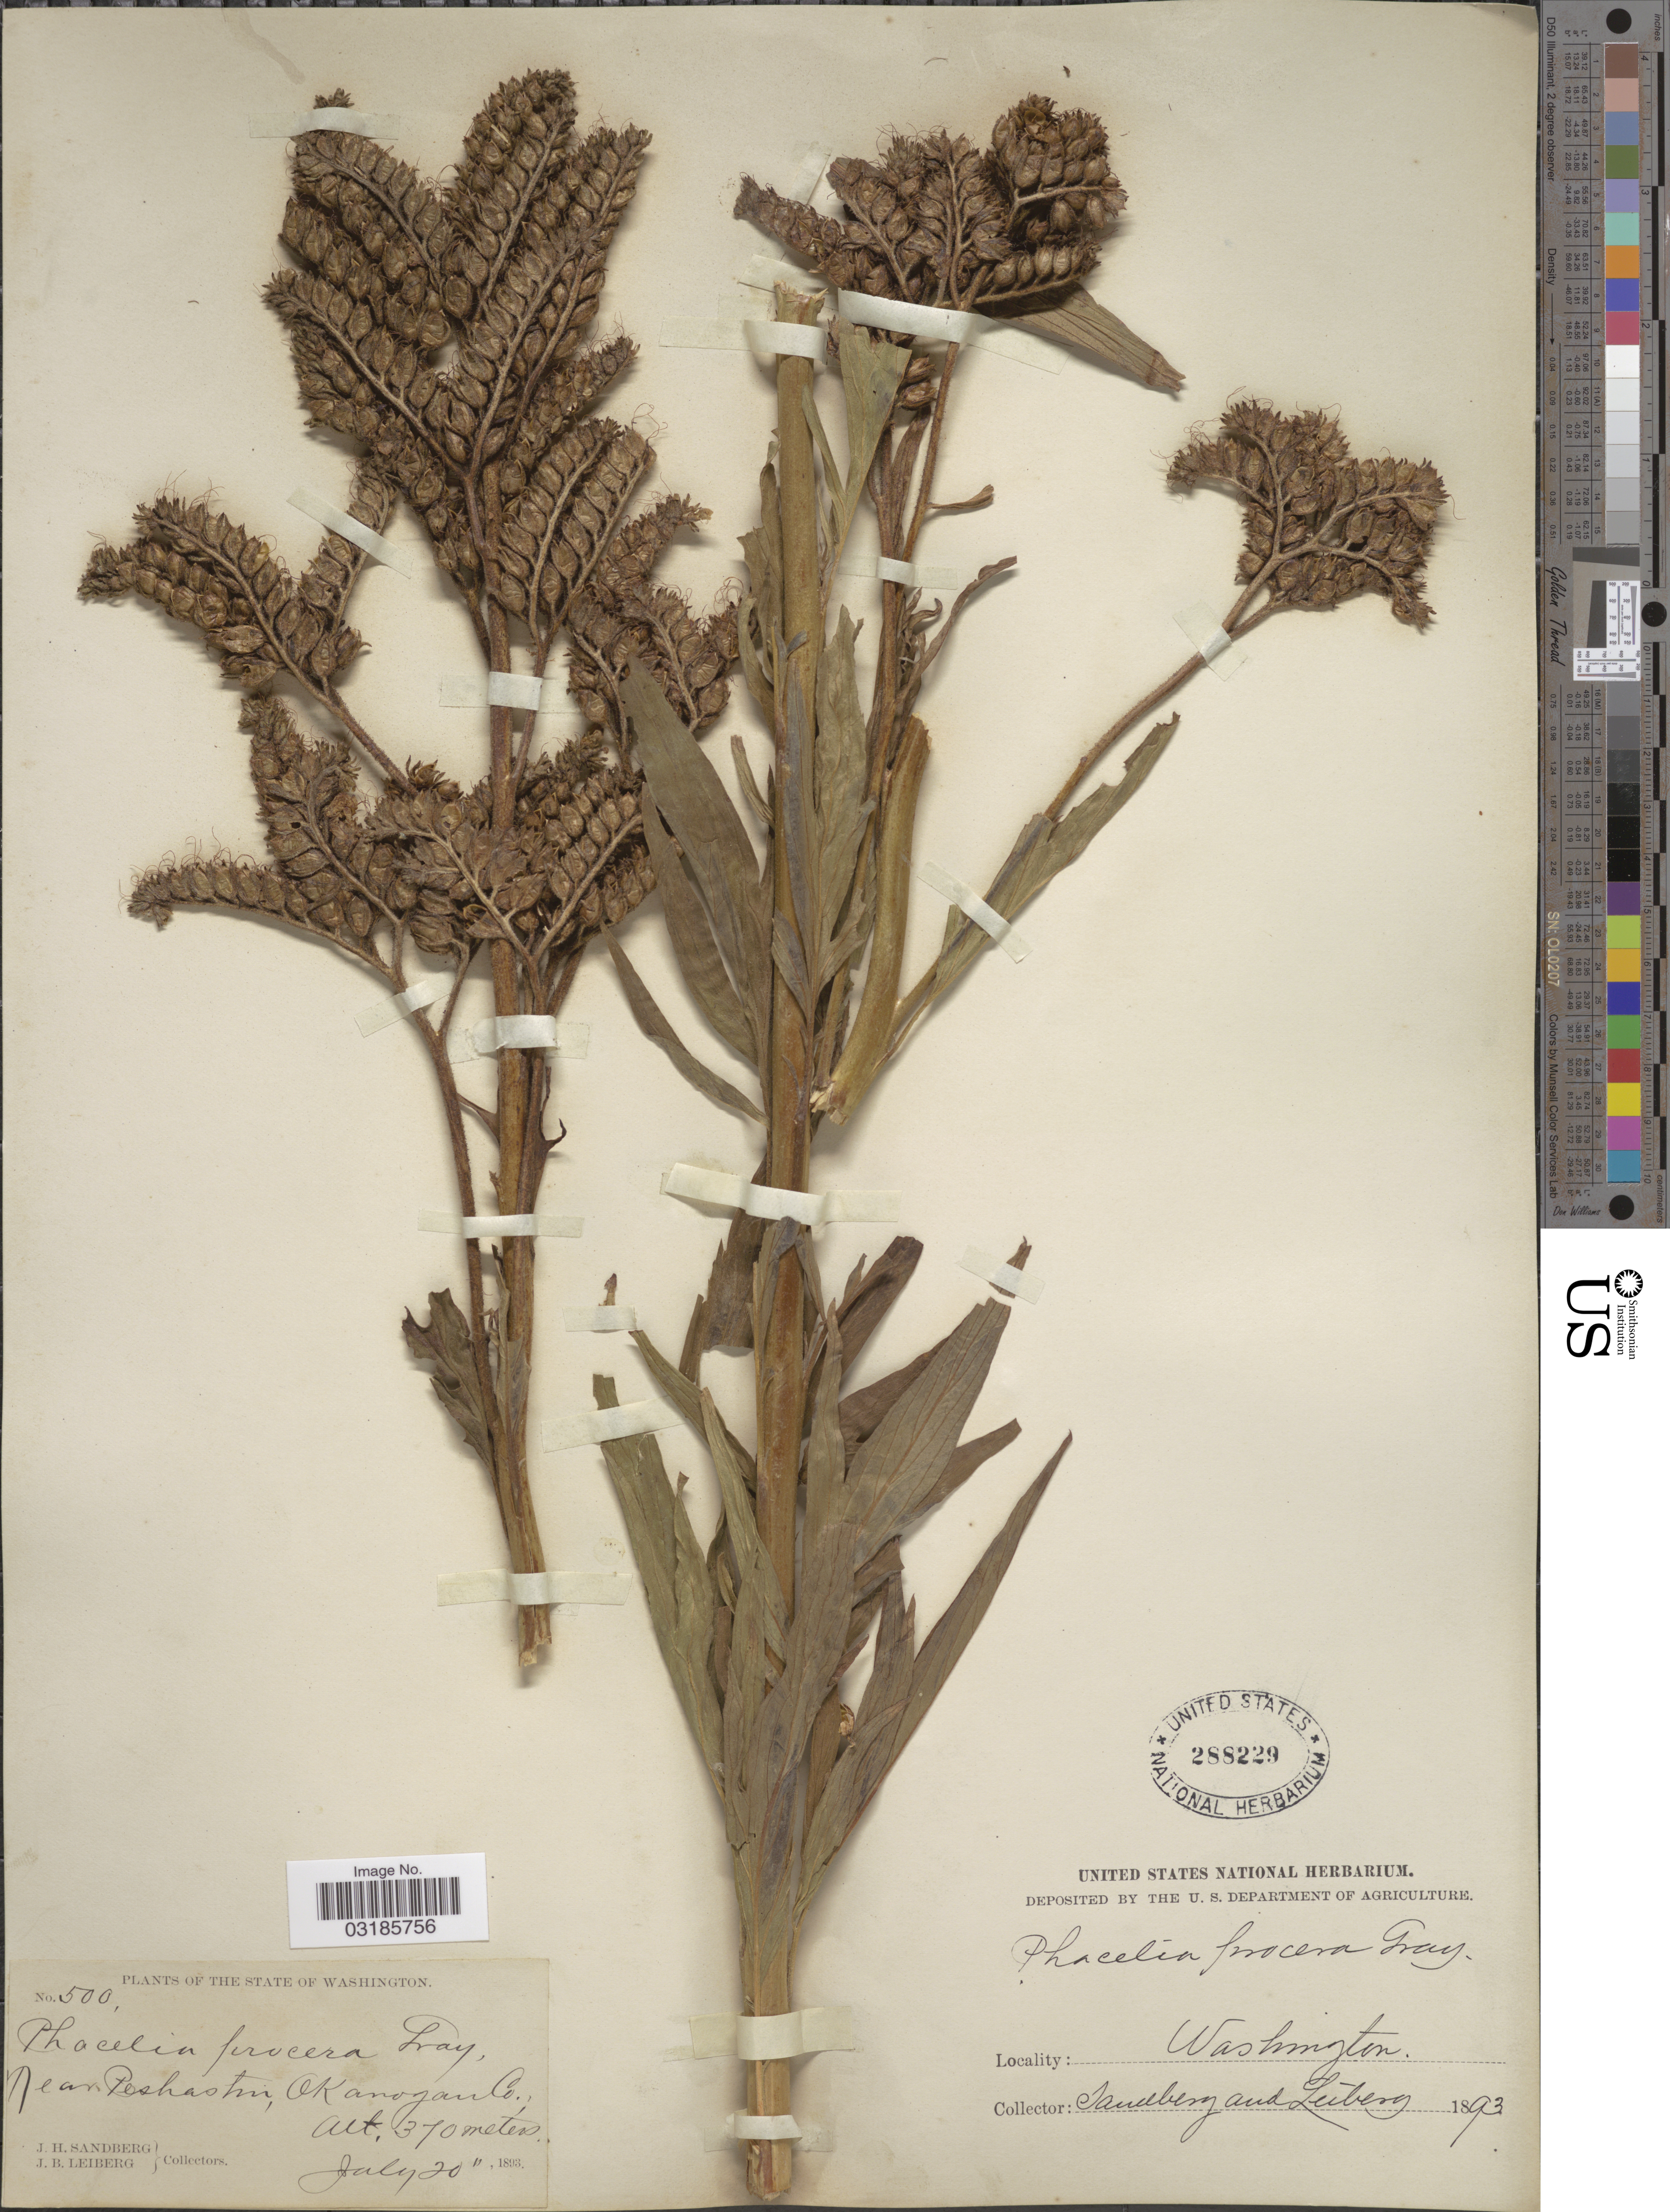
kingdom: Plantae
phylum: Tracheophyta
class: Magnoliopsida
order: Boraginales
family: Hydrophyllaceae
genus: Phacelia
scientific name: Phacelia procera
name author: A. Gray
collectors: J. H. Sandberg & J. B. Leiberg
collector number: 500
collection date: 1893-07-20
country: United States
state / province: Washington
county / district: Okanogan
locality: Near Poshastin, Okanogan Co.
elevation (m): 370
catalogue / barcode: US 288229